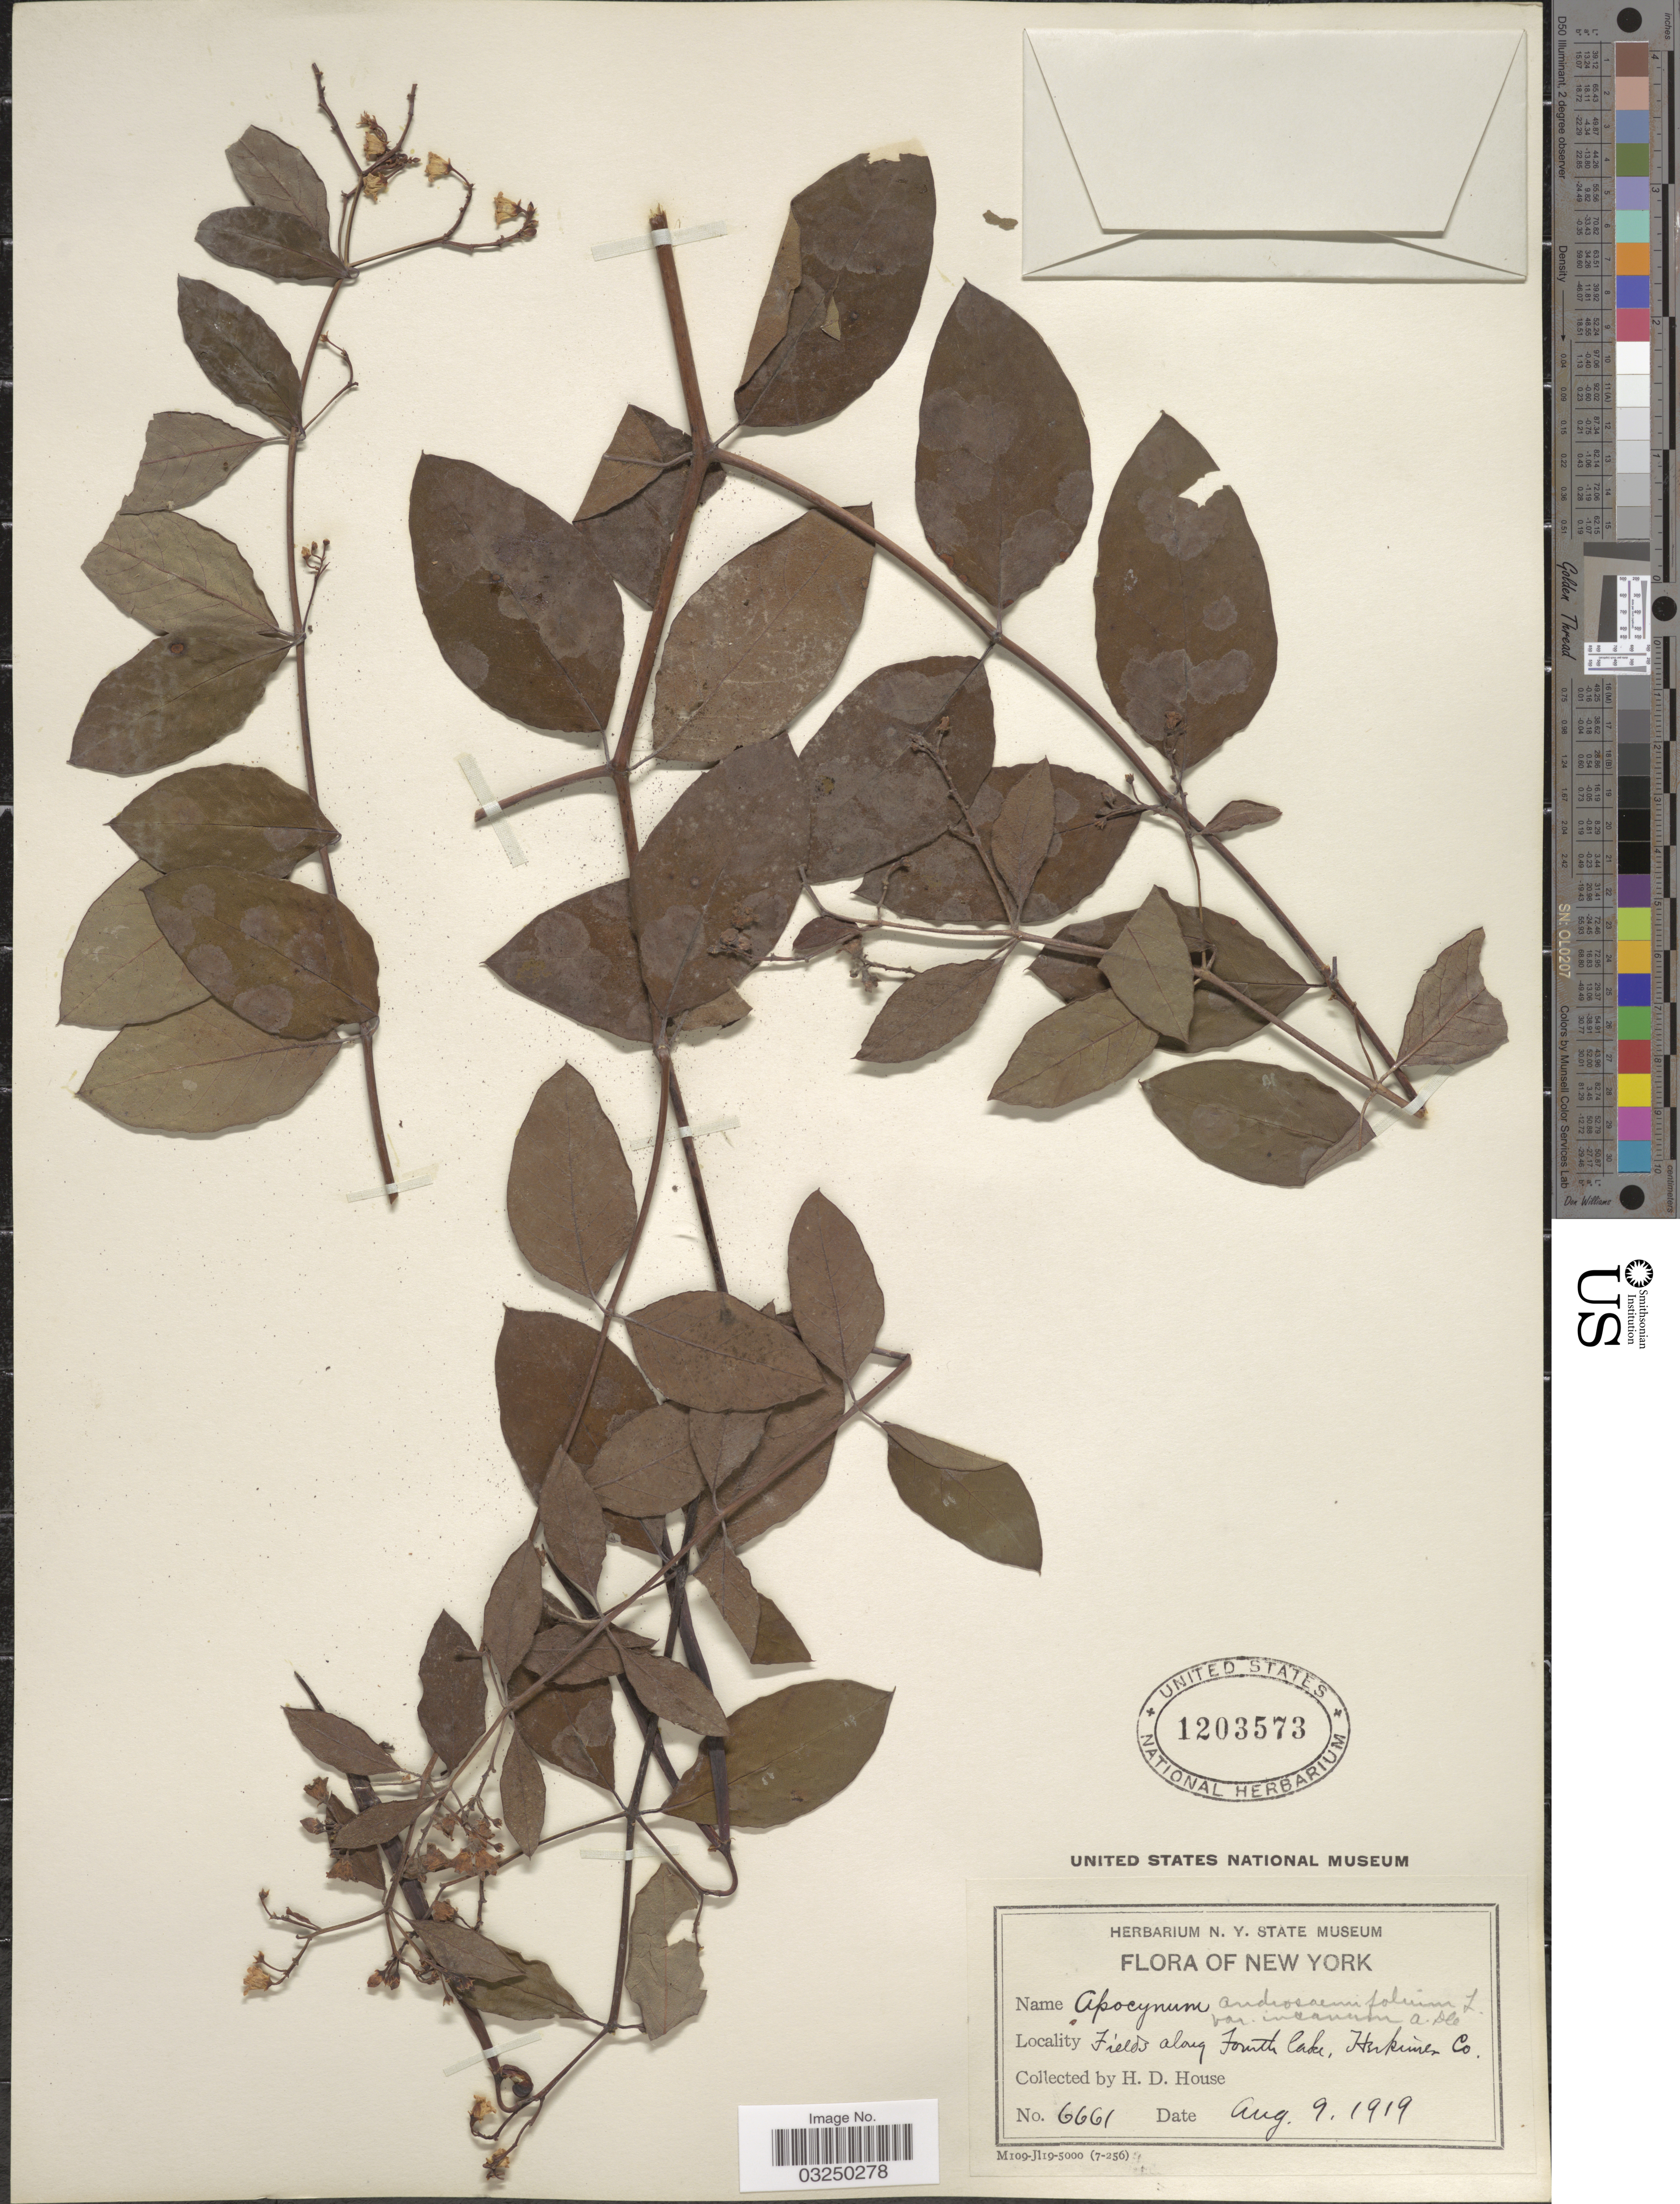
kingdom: Plantae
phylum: Tracheophyta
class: Magnoliopsida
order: Gentianales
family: Apocynaceae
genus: Apocynum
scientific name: Apocynum sp.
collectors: H. D. House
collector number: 6661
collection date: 1919-08-09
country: United States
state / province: New York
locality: Fields along Fourth lake, Herkimer Co.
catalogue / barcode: US 1203573